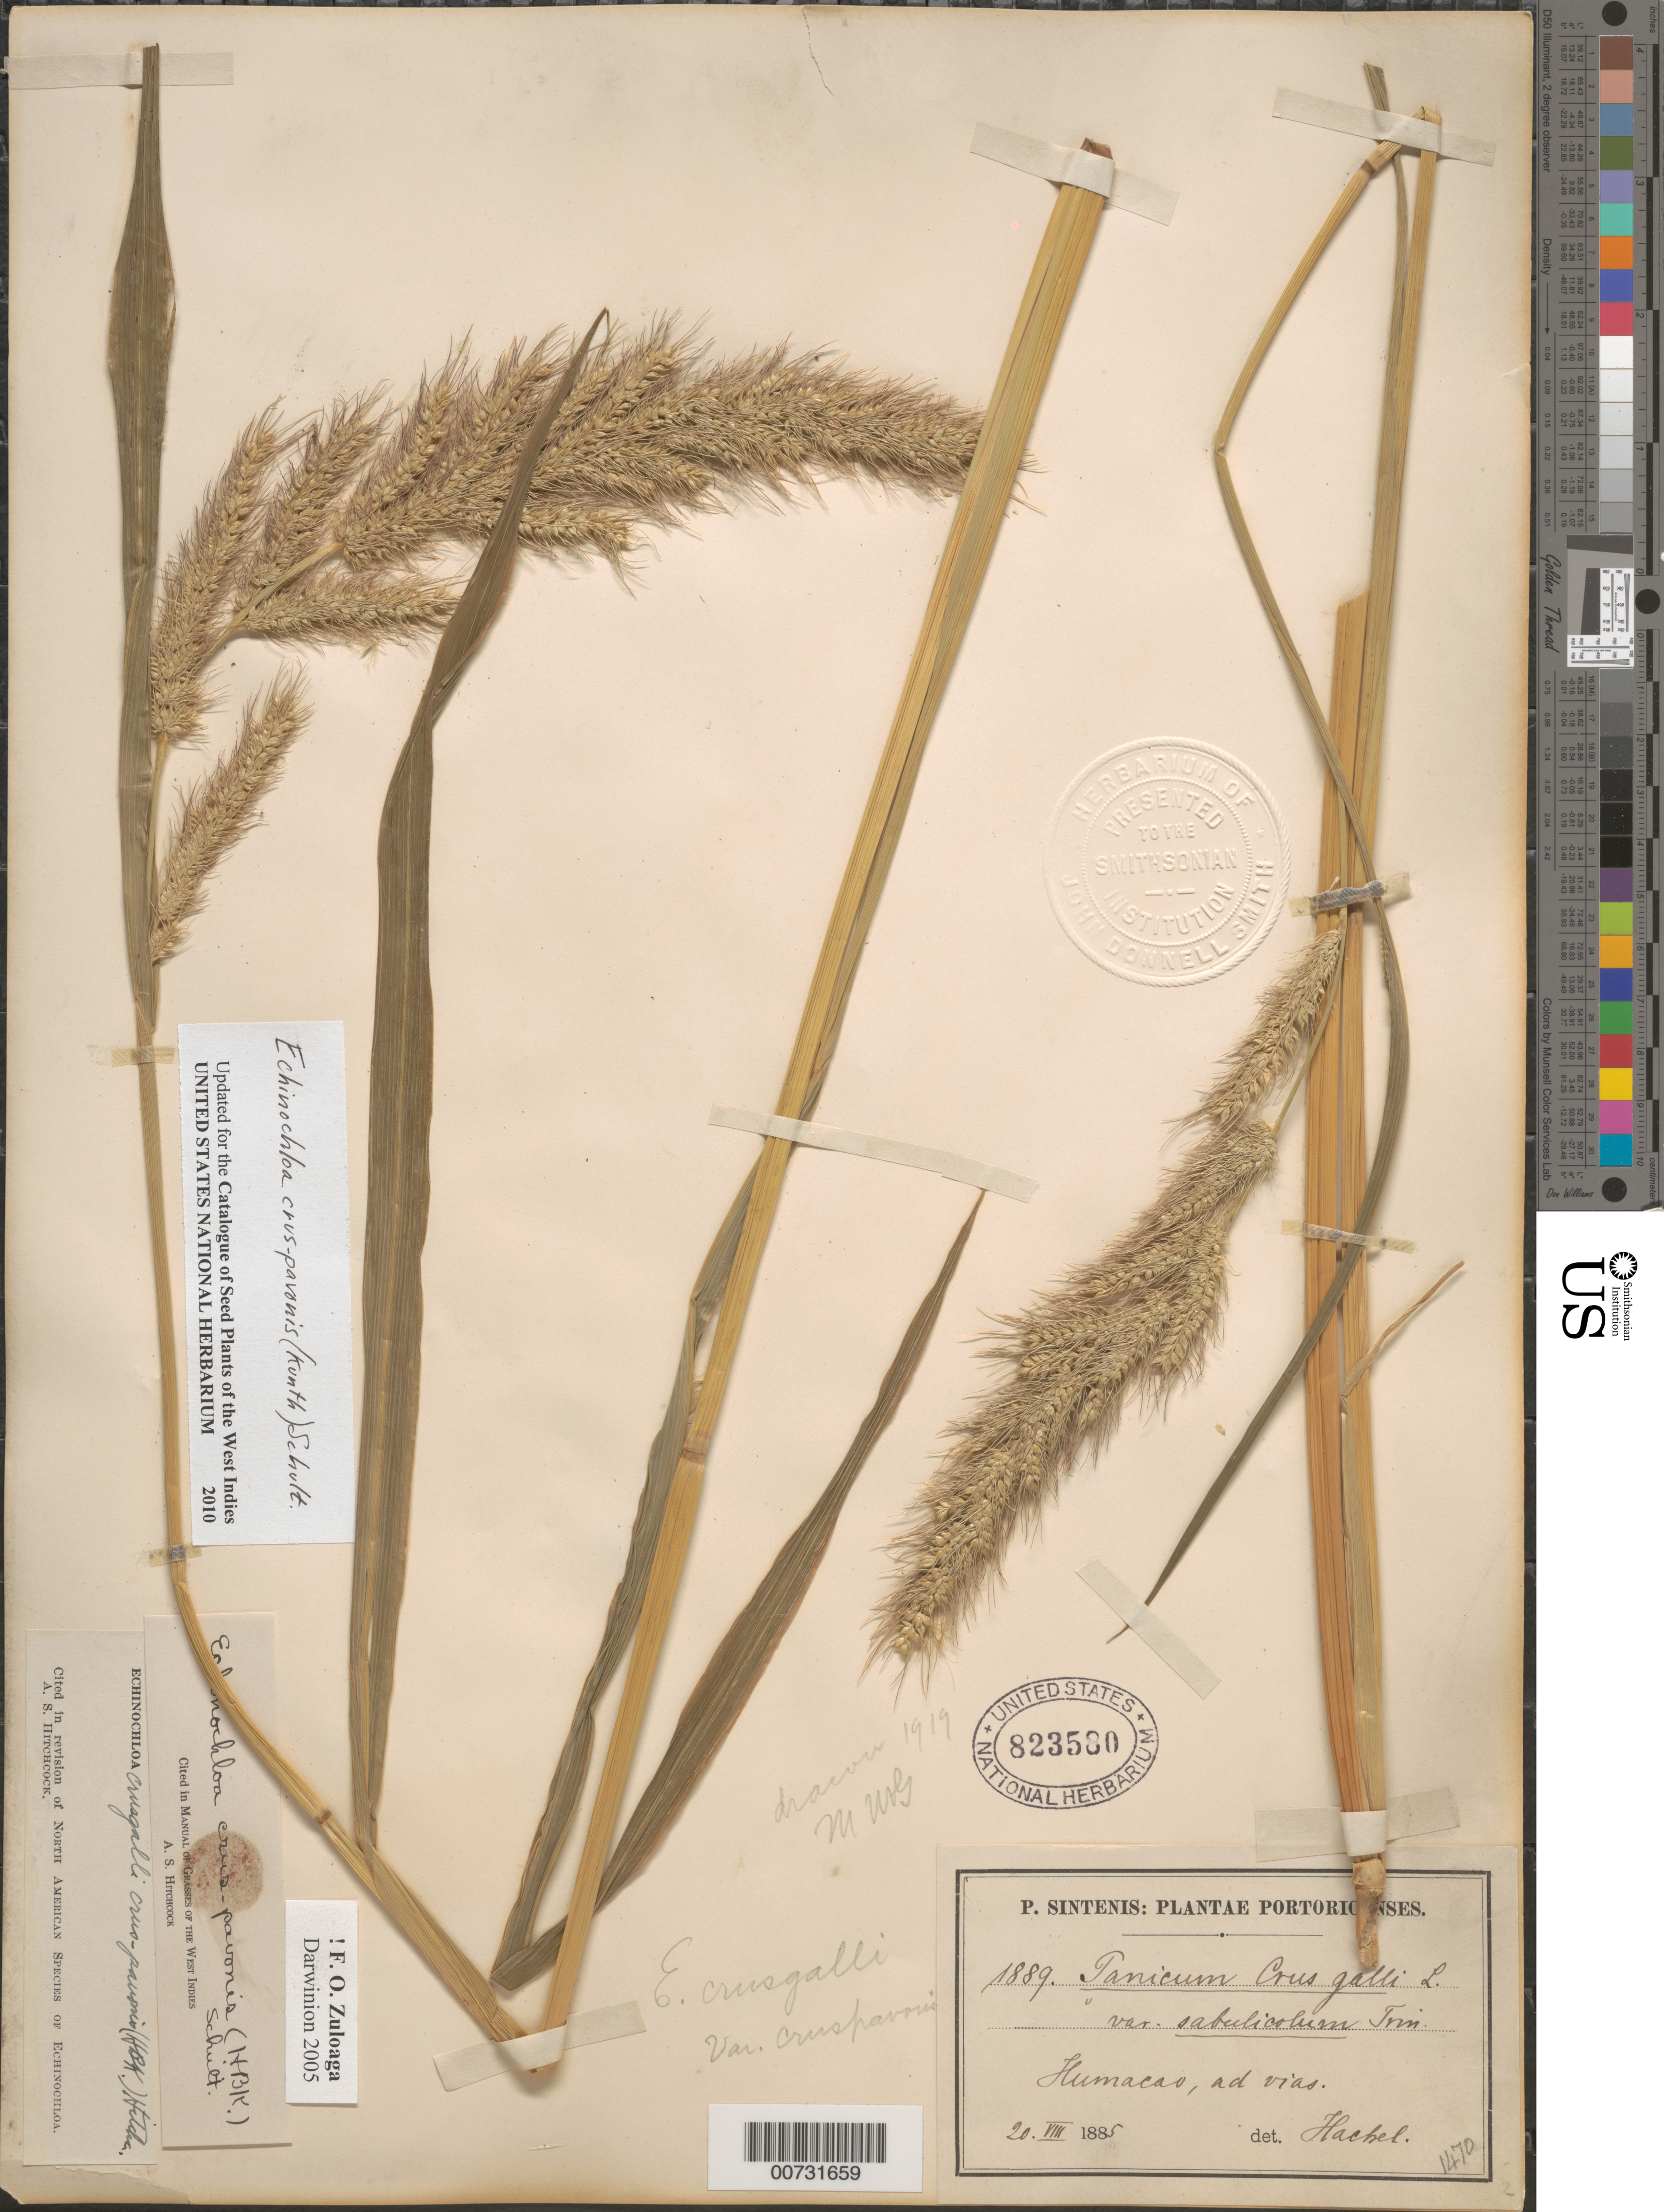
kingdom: Plantae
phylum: Tracheophyta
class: Liliopsida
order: Poales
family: Poaceae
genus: Echinochloa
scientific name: Echinochloa crus-pavonis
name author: (Kunth) Schult.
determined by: Zuloaga, F. O.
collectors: P. Sintenis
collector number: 1889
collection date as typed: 20 Aug 1885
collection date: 1885-08-20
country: Puerto Rico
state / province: Humacao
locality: Humacao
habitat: Ad vias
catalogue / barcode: US 823580